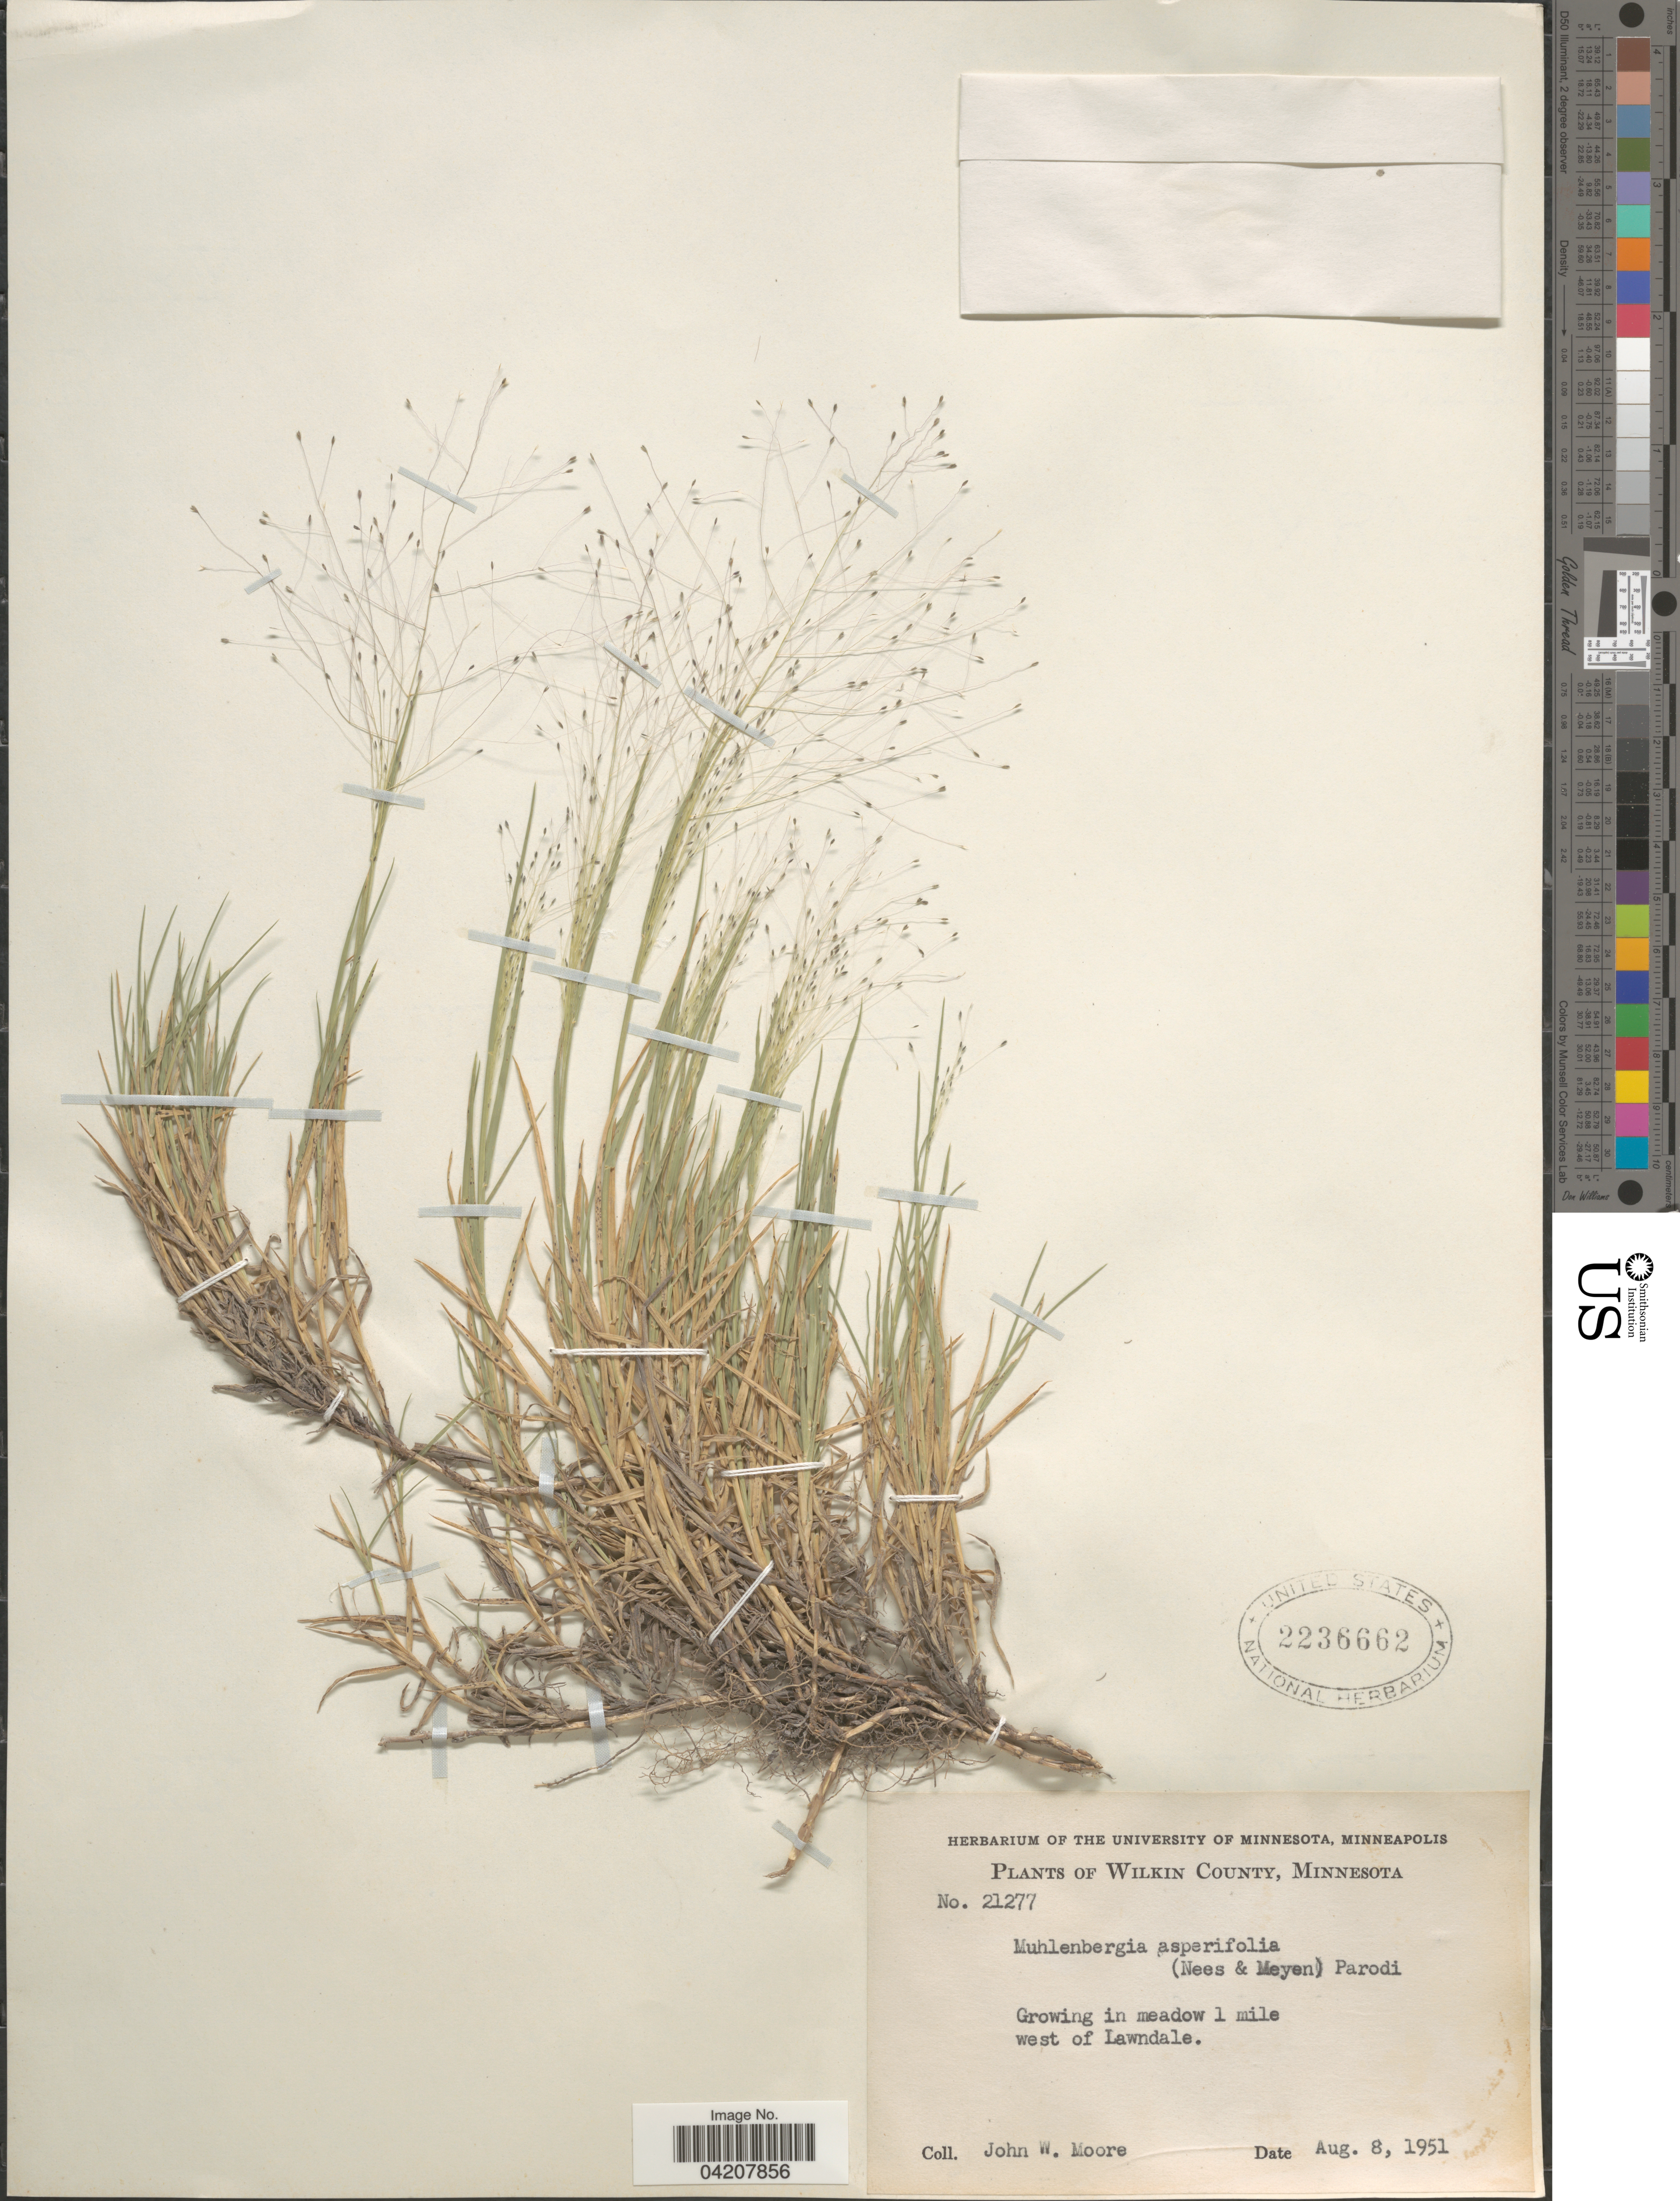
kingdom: Plantae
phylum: Tracheophyta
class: Liliopsida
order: Poales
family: Poaceae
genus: Muhlenbergia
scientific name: Muhlenbergia asperifolia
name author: (Nees & Meyen ex Trin.) Parodi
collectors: J. Moore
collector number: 21277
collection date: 1951-08-08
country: United States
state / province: Minnesota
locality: Wilkin County. Growing in meadow 1 mile west of Lawndale.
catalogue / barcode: US 2236662